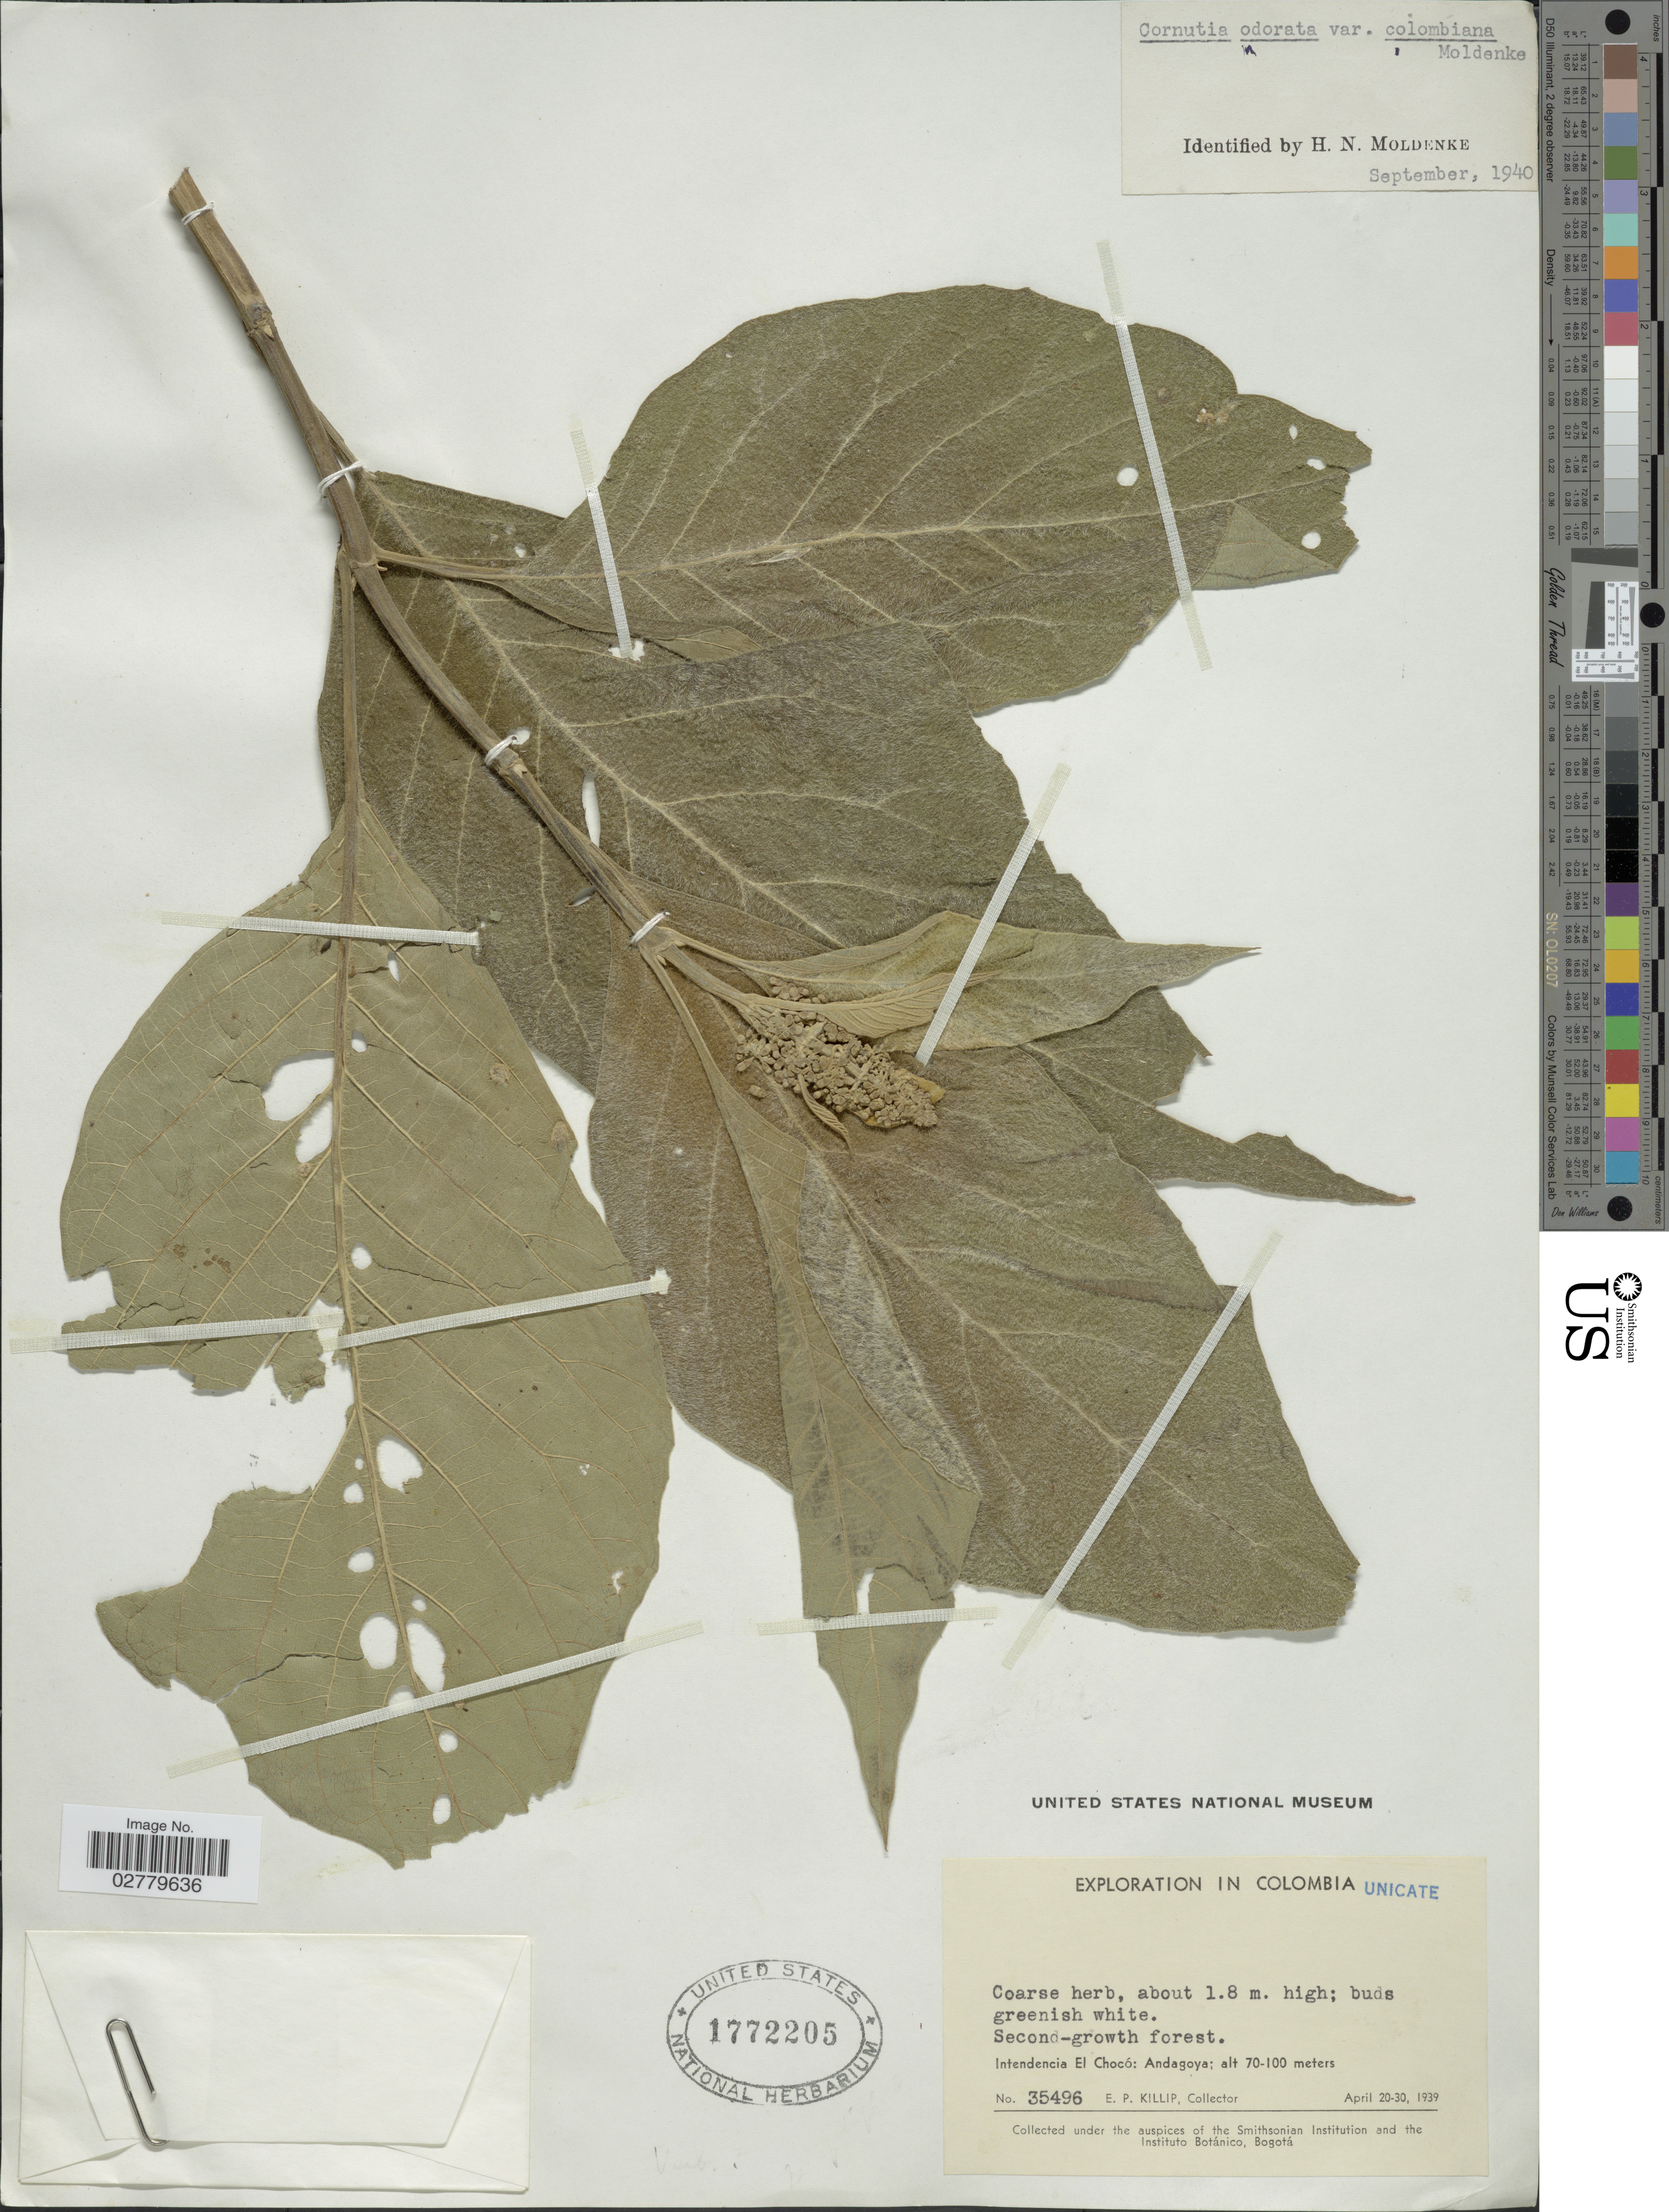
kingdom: Plantae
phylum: Tracheophyta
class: Magnoliopsida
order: Lamiales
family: Lamiaceae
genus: Cornutia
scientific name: Cornutia odorata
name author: (Poepp.) Schauer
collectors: E. P. Killip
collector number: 35496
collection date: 1939-04-20/1939-04-30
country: Colombia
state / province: Chocó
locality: Intendencia El Chocó: Andagoya.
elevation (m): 70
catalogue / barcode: US 1772205